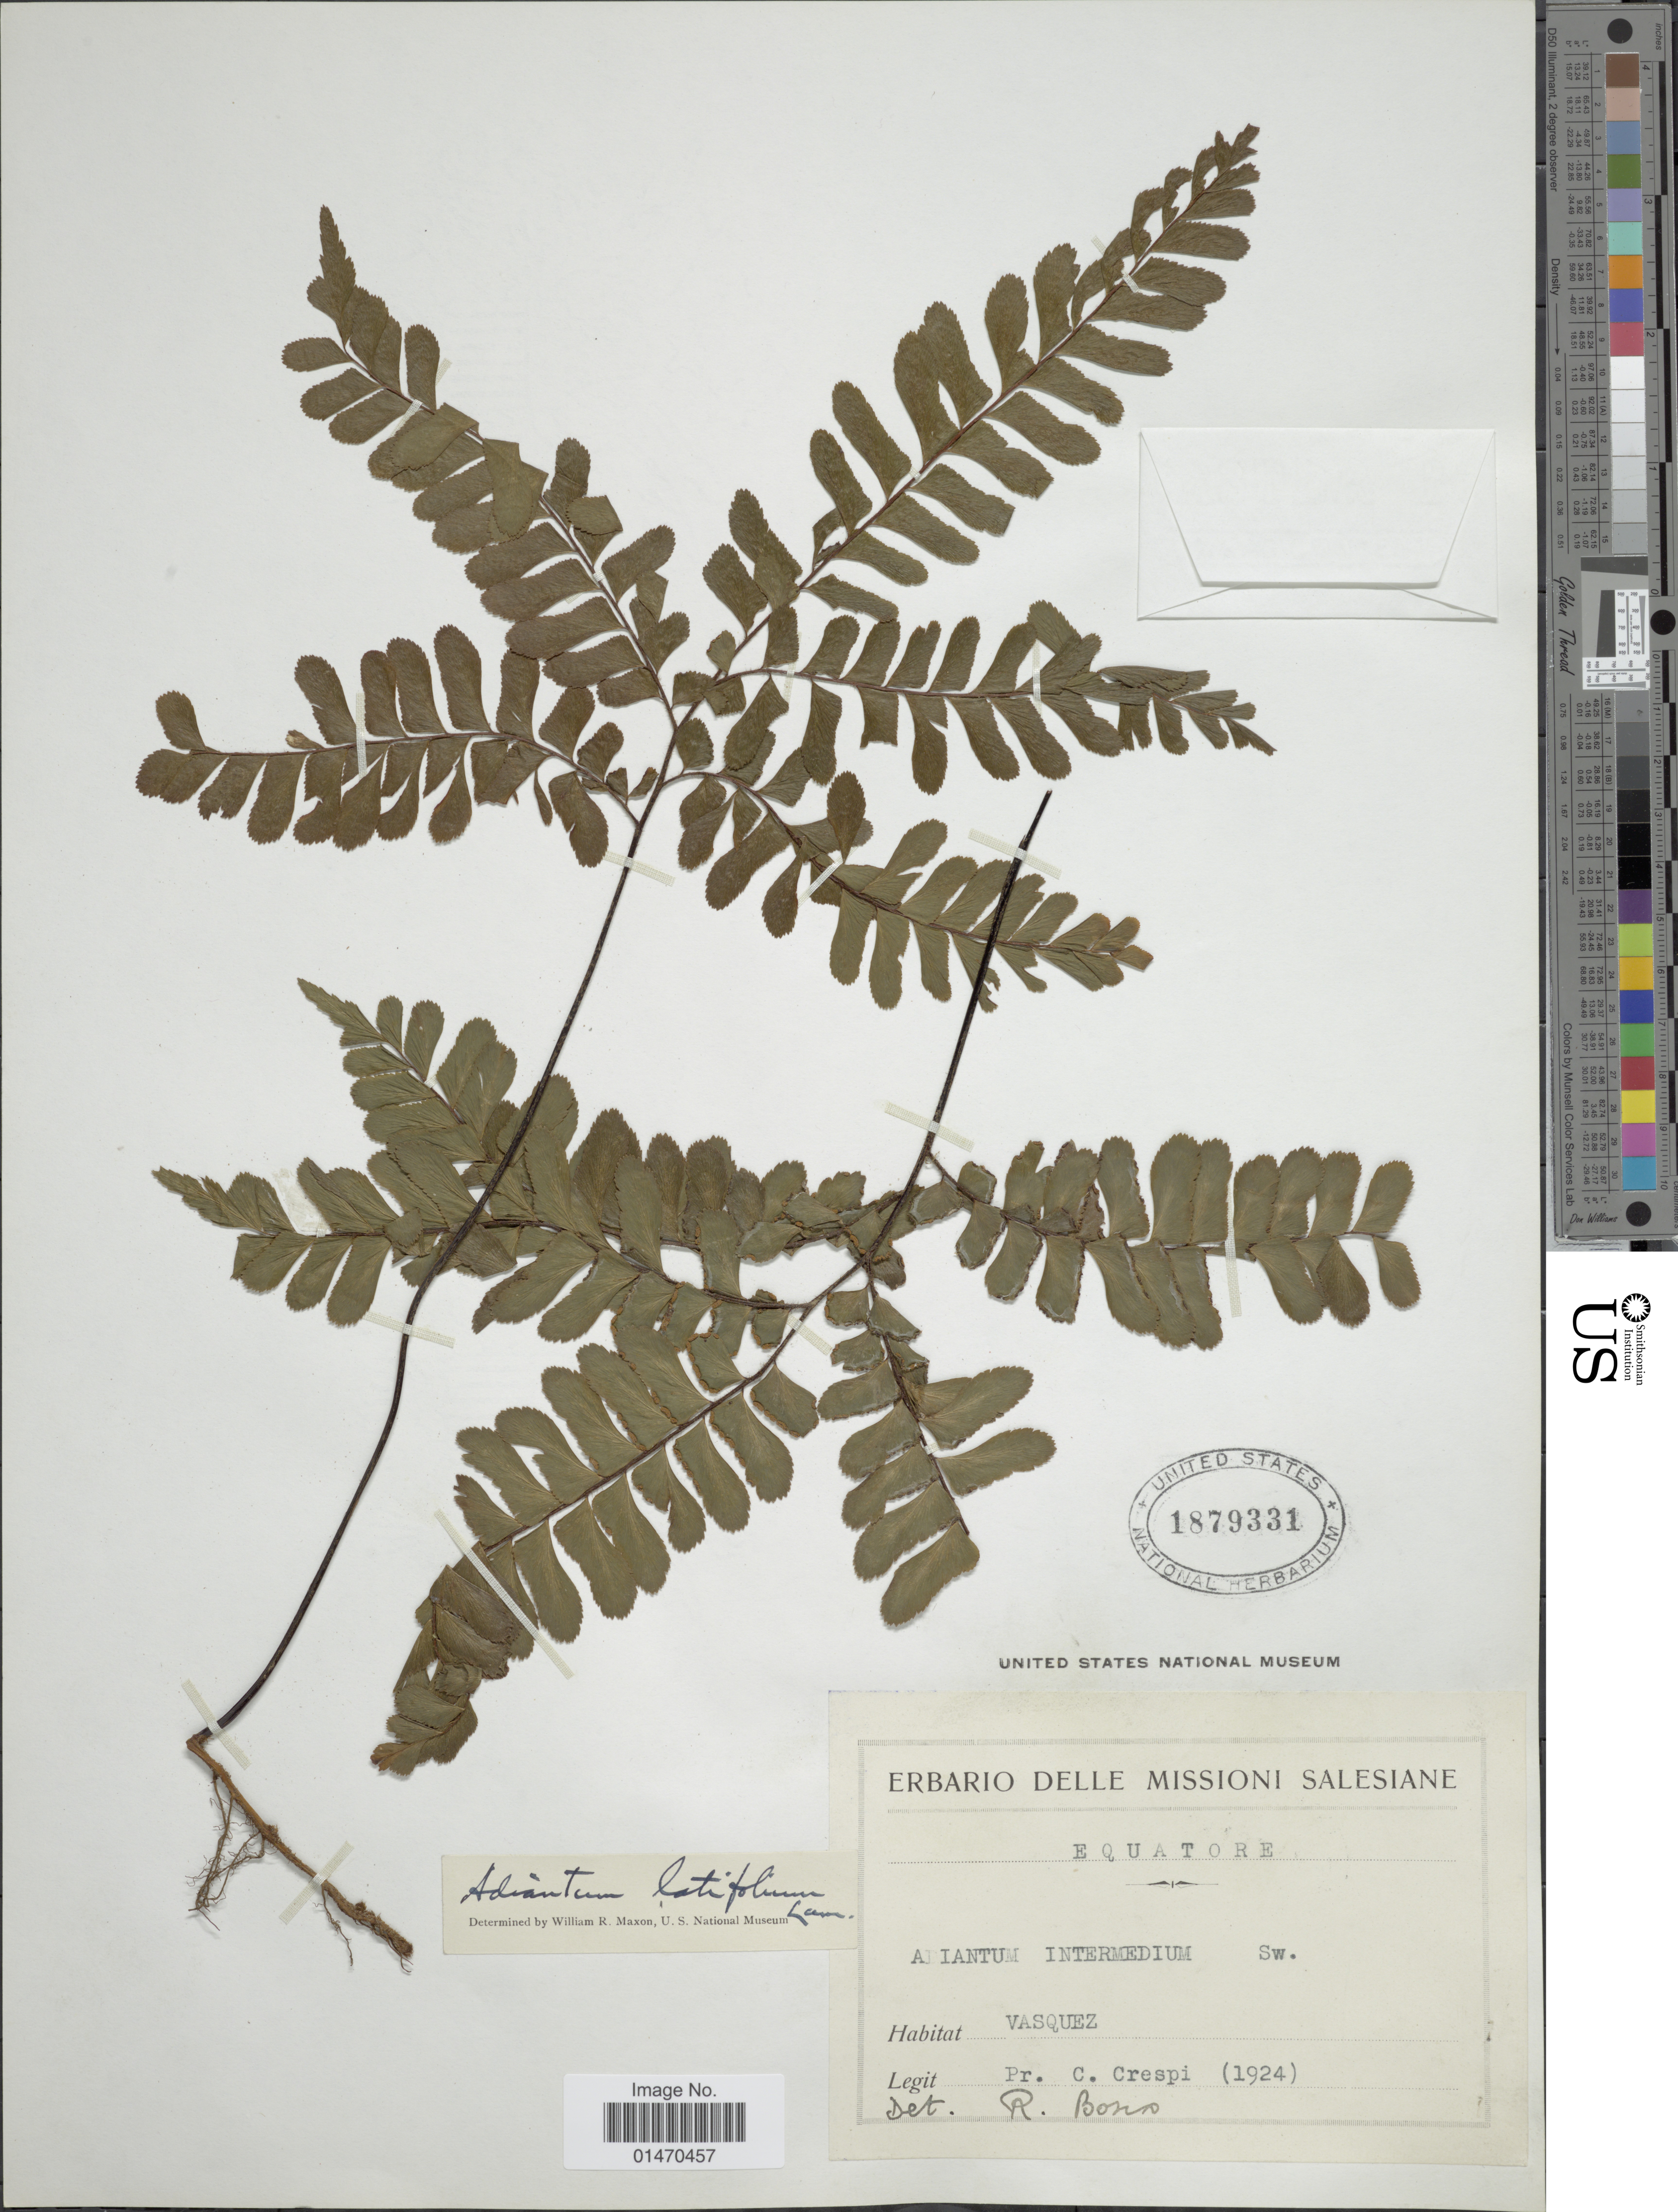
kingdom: Plantae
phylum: Tracheophyta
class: Polypodiopsida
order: Polypodiales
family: Pteridaceae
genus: Adiantum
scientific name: Adiantum latifolium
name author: Lam.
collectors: C. Crespi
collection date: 1924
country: Ecuador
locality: Equatore, Vasquez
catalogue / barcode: US 1879331